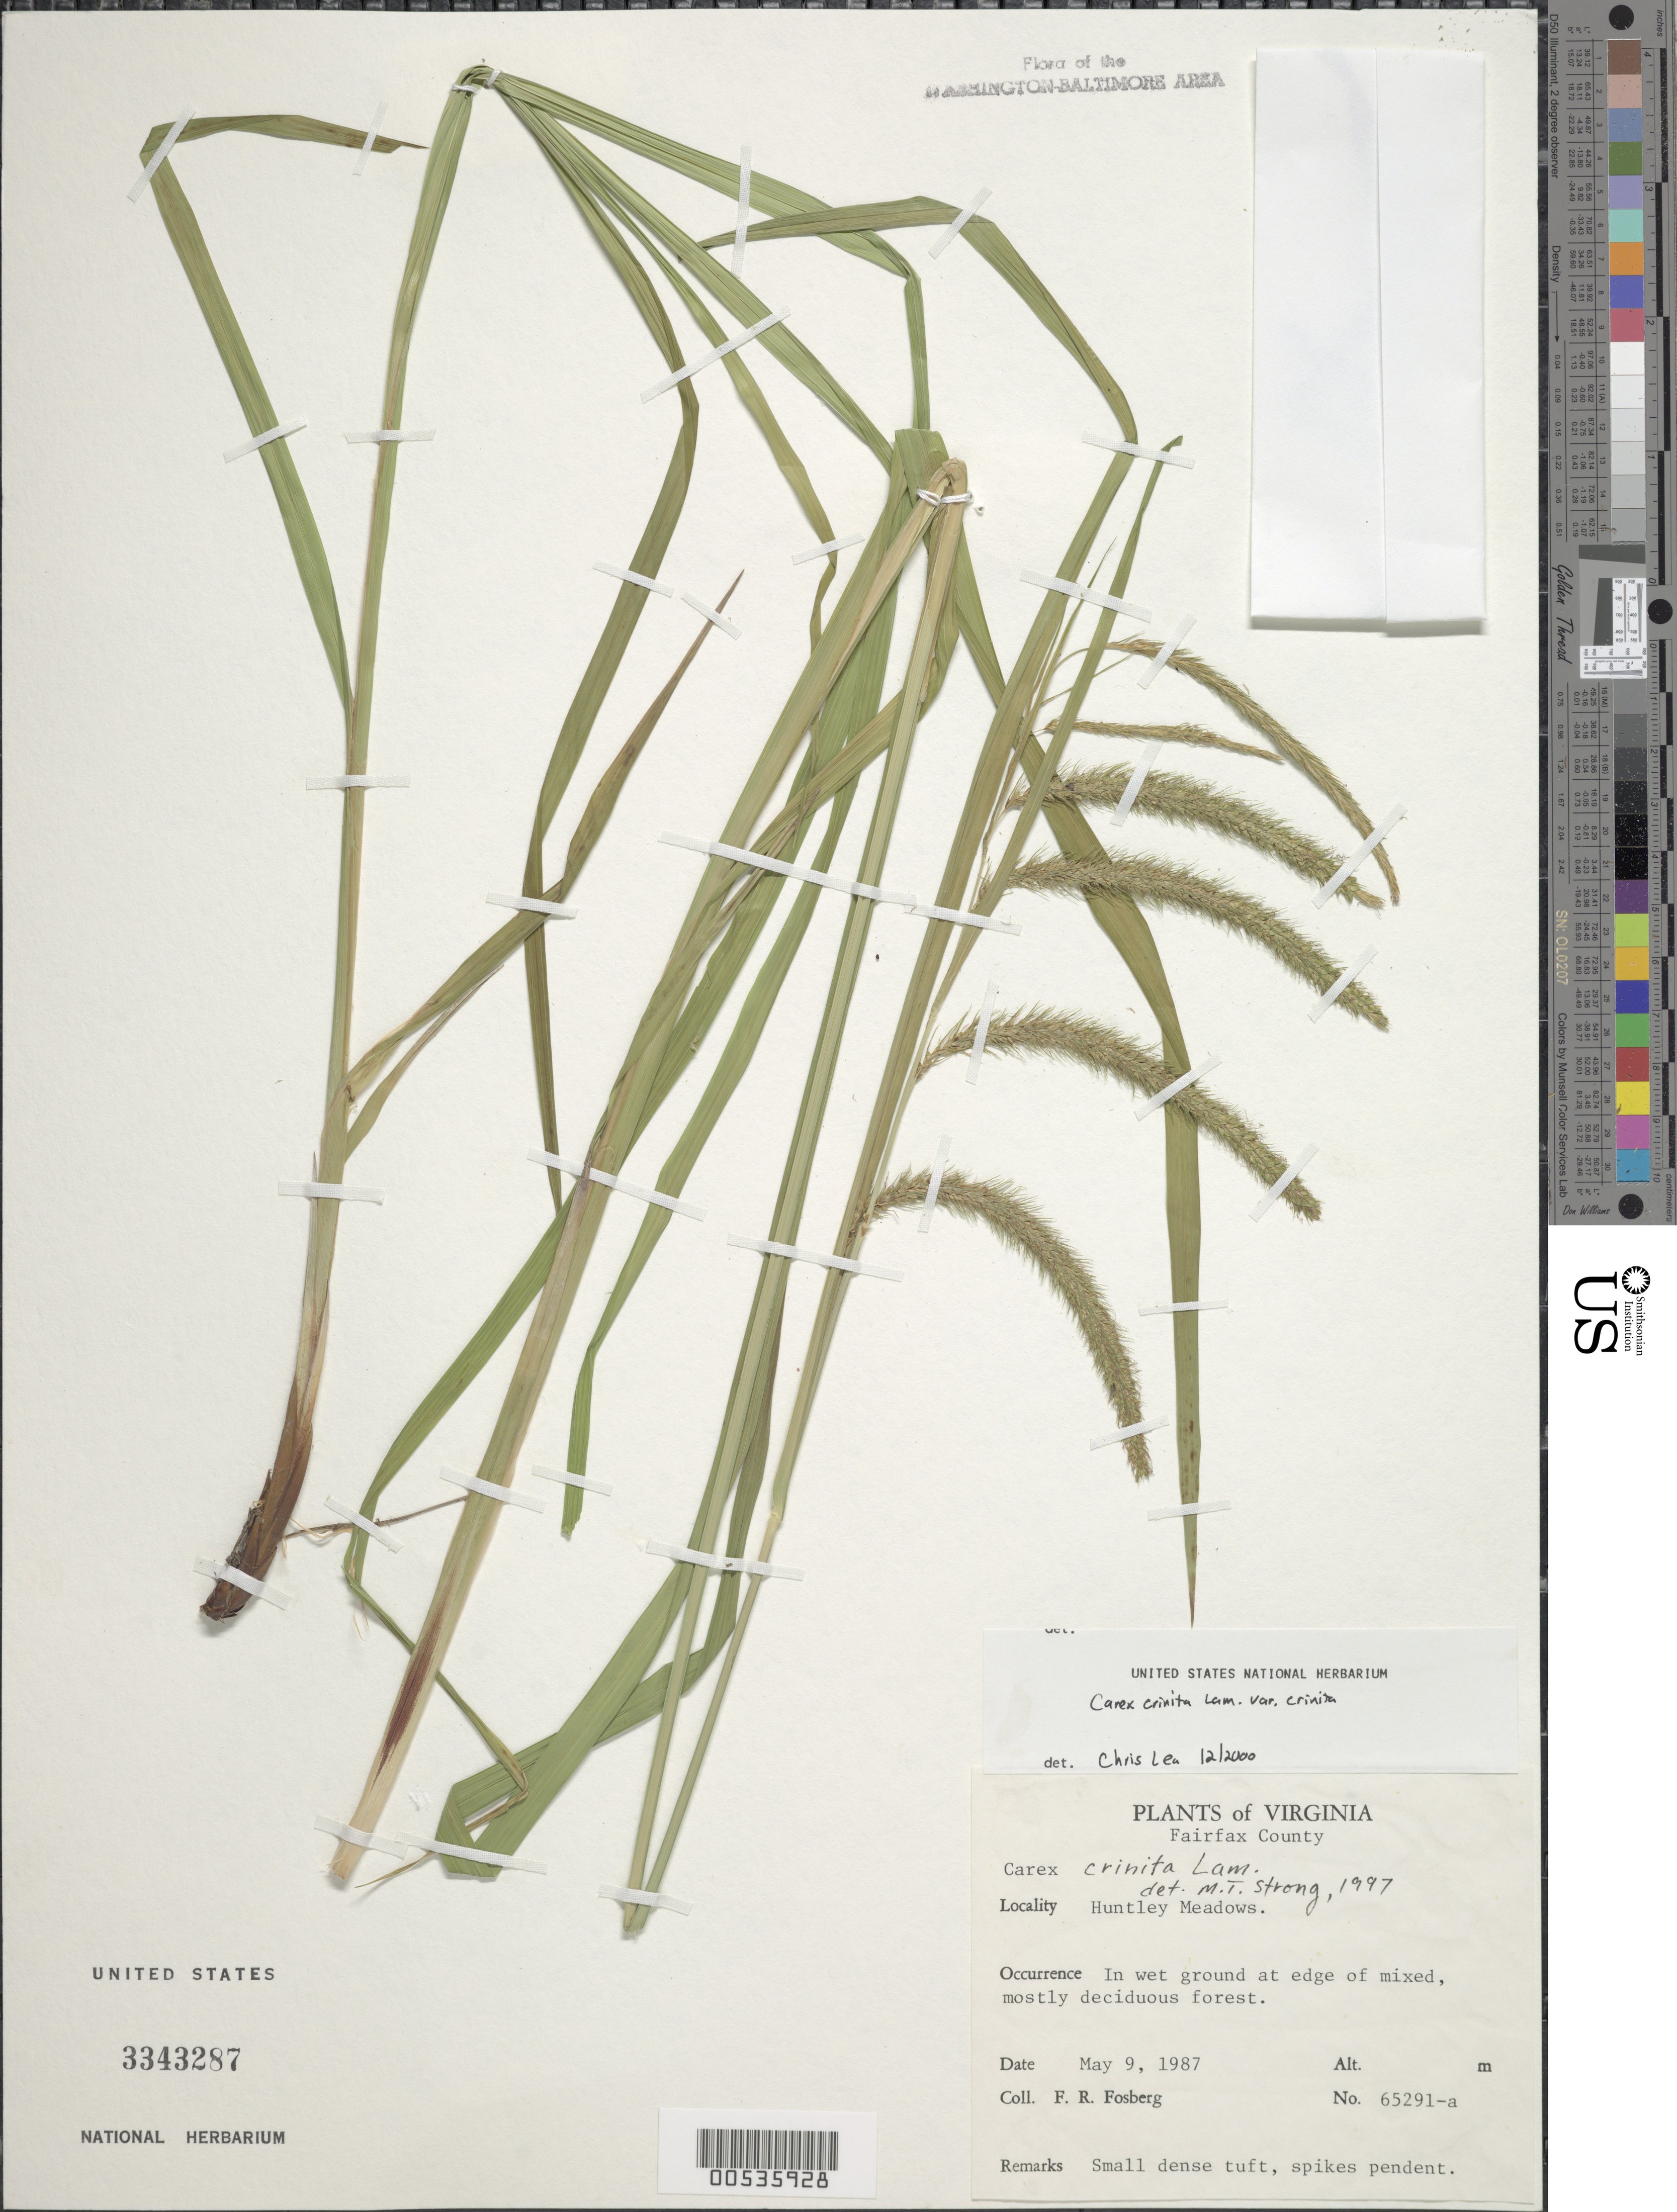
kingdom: Plantae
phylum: Tracheophyta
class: Liliopsida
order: Poales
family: Cyperaceae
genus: Carex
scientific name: Carex crinita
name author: Lam.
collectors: F. R. Fosberg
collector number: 65291-A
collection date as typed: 09 May 1987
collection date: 1987-05-09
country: United States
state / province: Virginia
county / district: Fairfax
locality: Huntley Meadows Park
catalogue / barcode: US 3343287